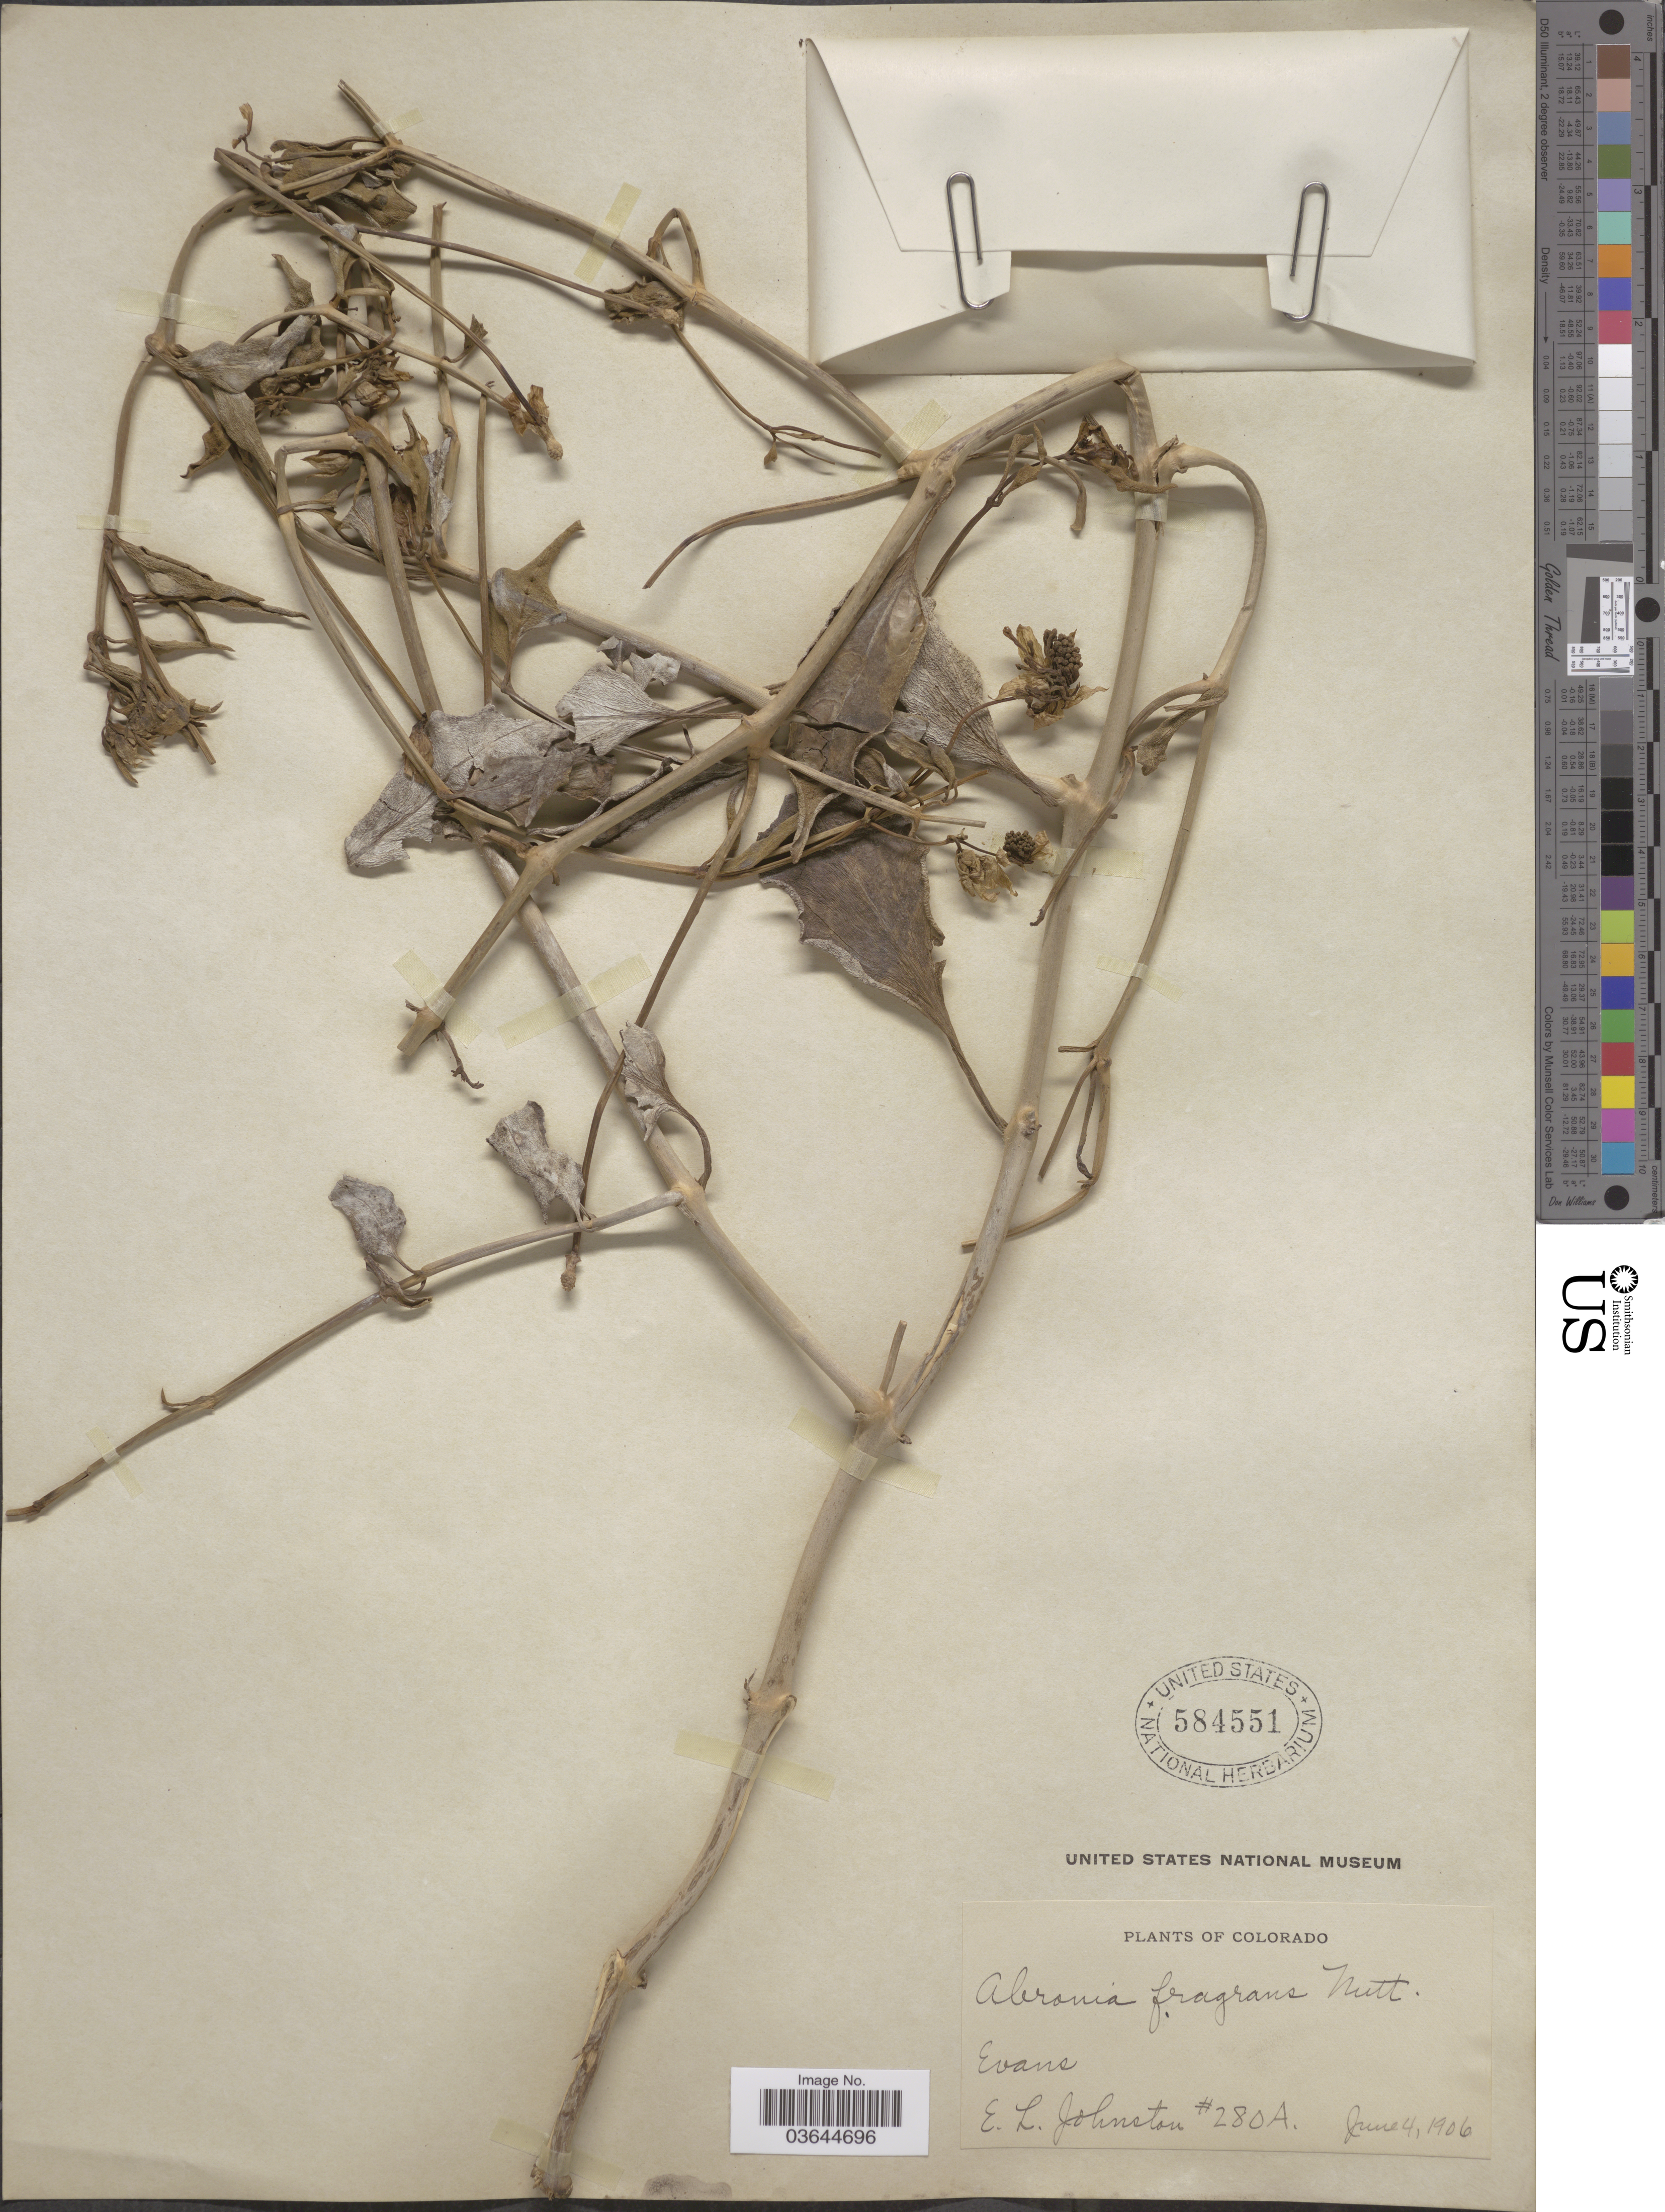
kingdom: Plantae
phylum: Tracheophyta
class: Magnoliopsida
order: Caryophyllales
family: Nyctaginaceae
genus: Abronia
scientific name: Abronia fragrans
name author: Nutt. ex Hook.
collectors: E. L. Johnston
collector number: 280A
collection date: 1906-06-04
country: United States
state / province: Colorado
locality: Evans.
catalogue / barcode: US 584551